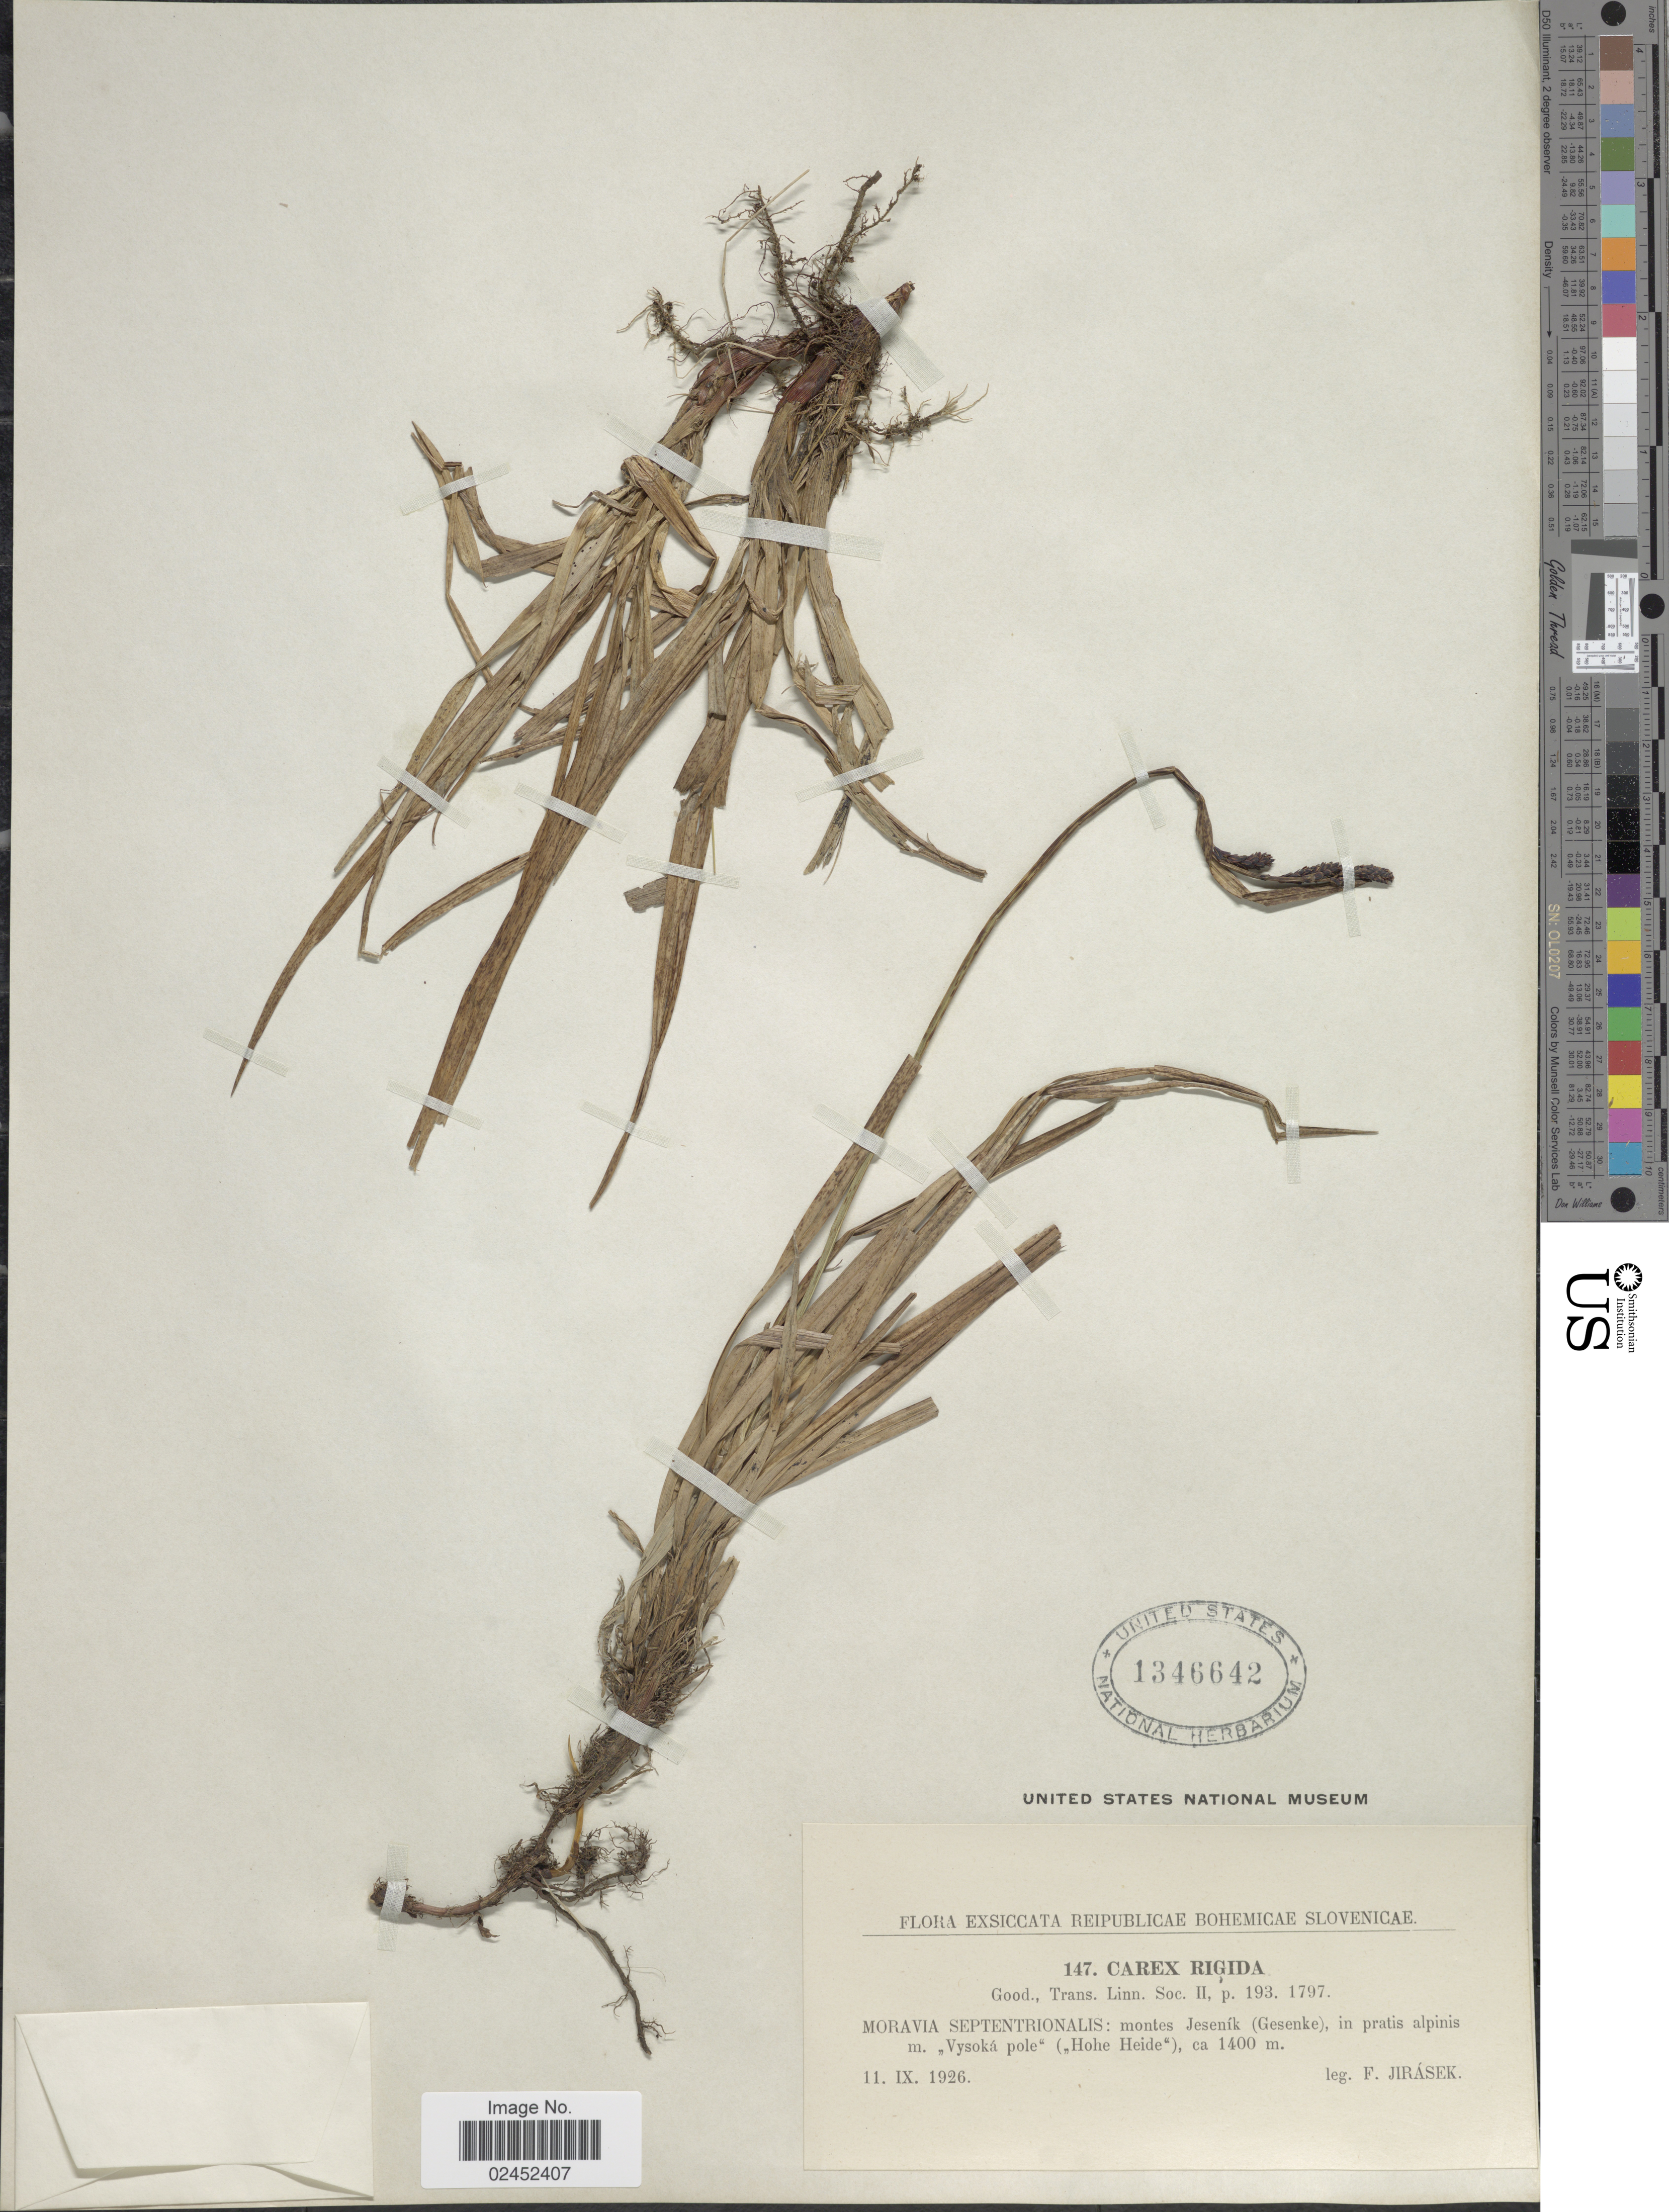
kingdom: Plantae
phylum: Tracheophyta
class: Liliopsida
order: Poales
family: Cyperaceae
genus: Carex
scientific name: Carex dacica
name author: Heuff.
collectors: F. Jirasek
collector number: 147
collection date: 1926-09-11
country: Czechia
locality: Reipublicae Bohemicae Slovenicae. Moravia Septentrionalis: Montes Jesenik (Gesenke), in pratis alpinis m. ,,Vysoka pole" (,,Hohe Heide").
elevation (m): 1400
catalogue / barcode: US 1346642